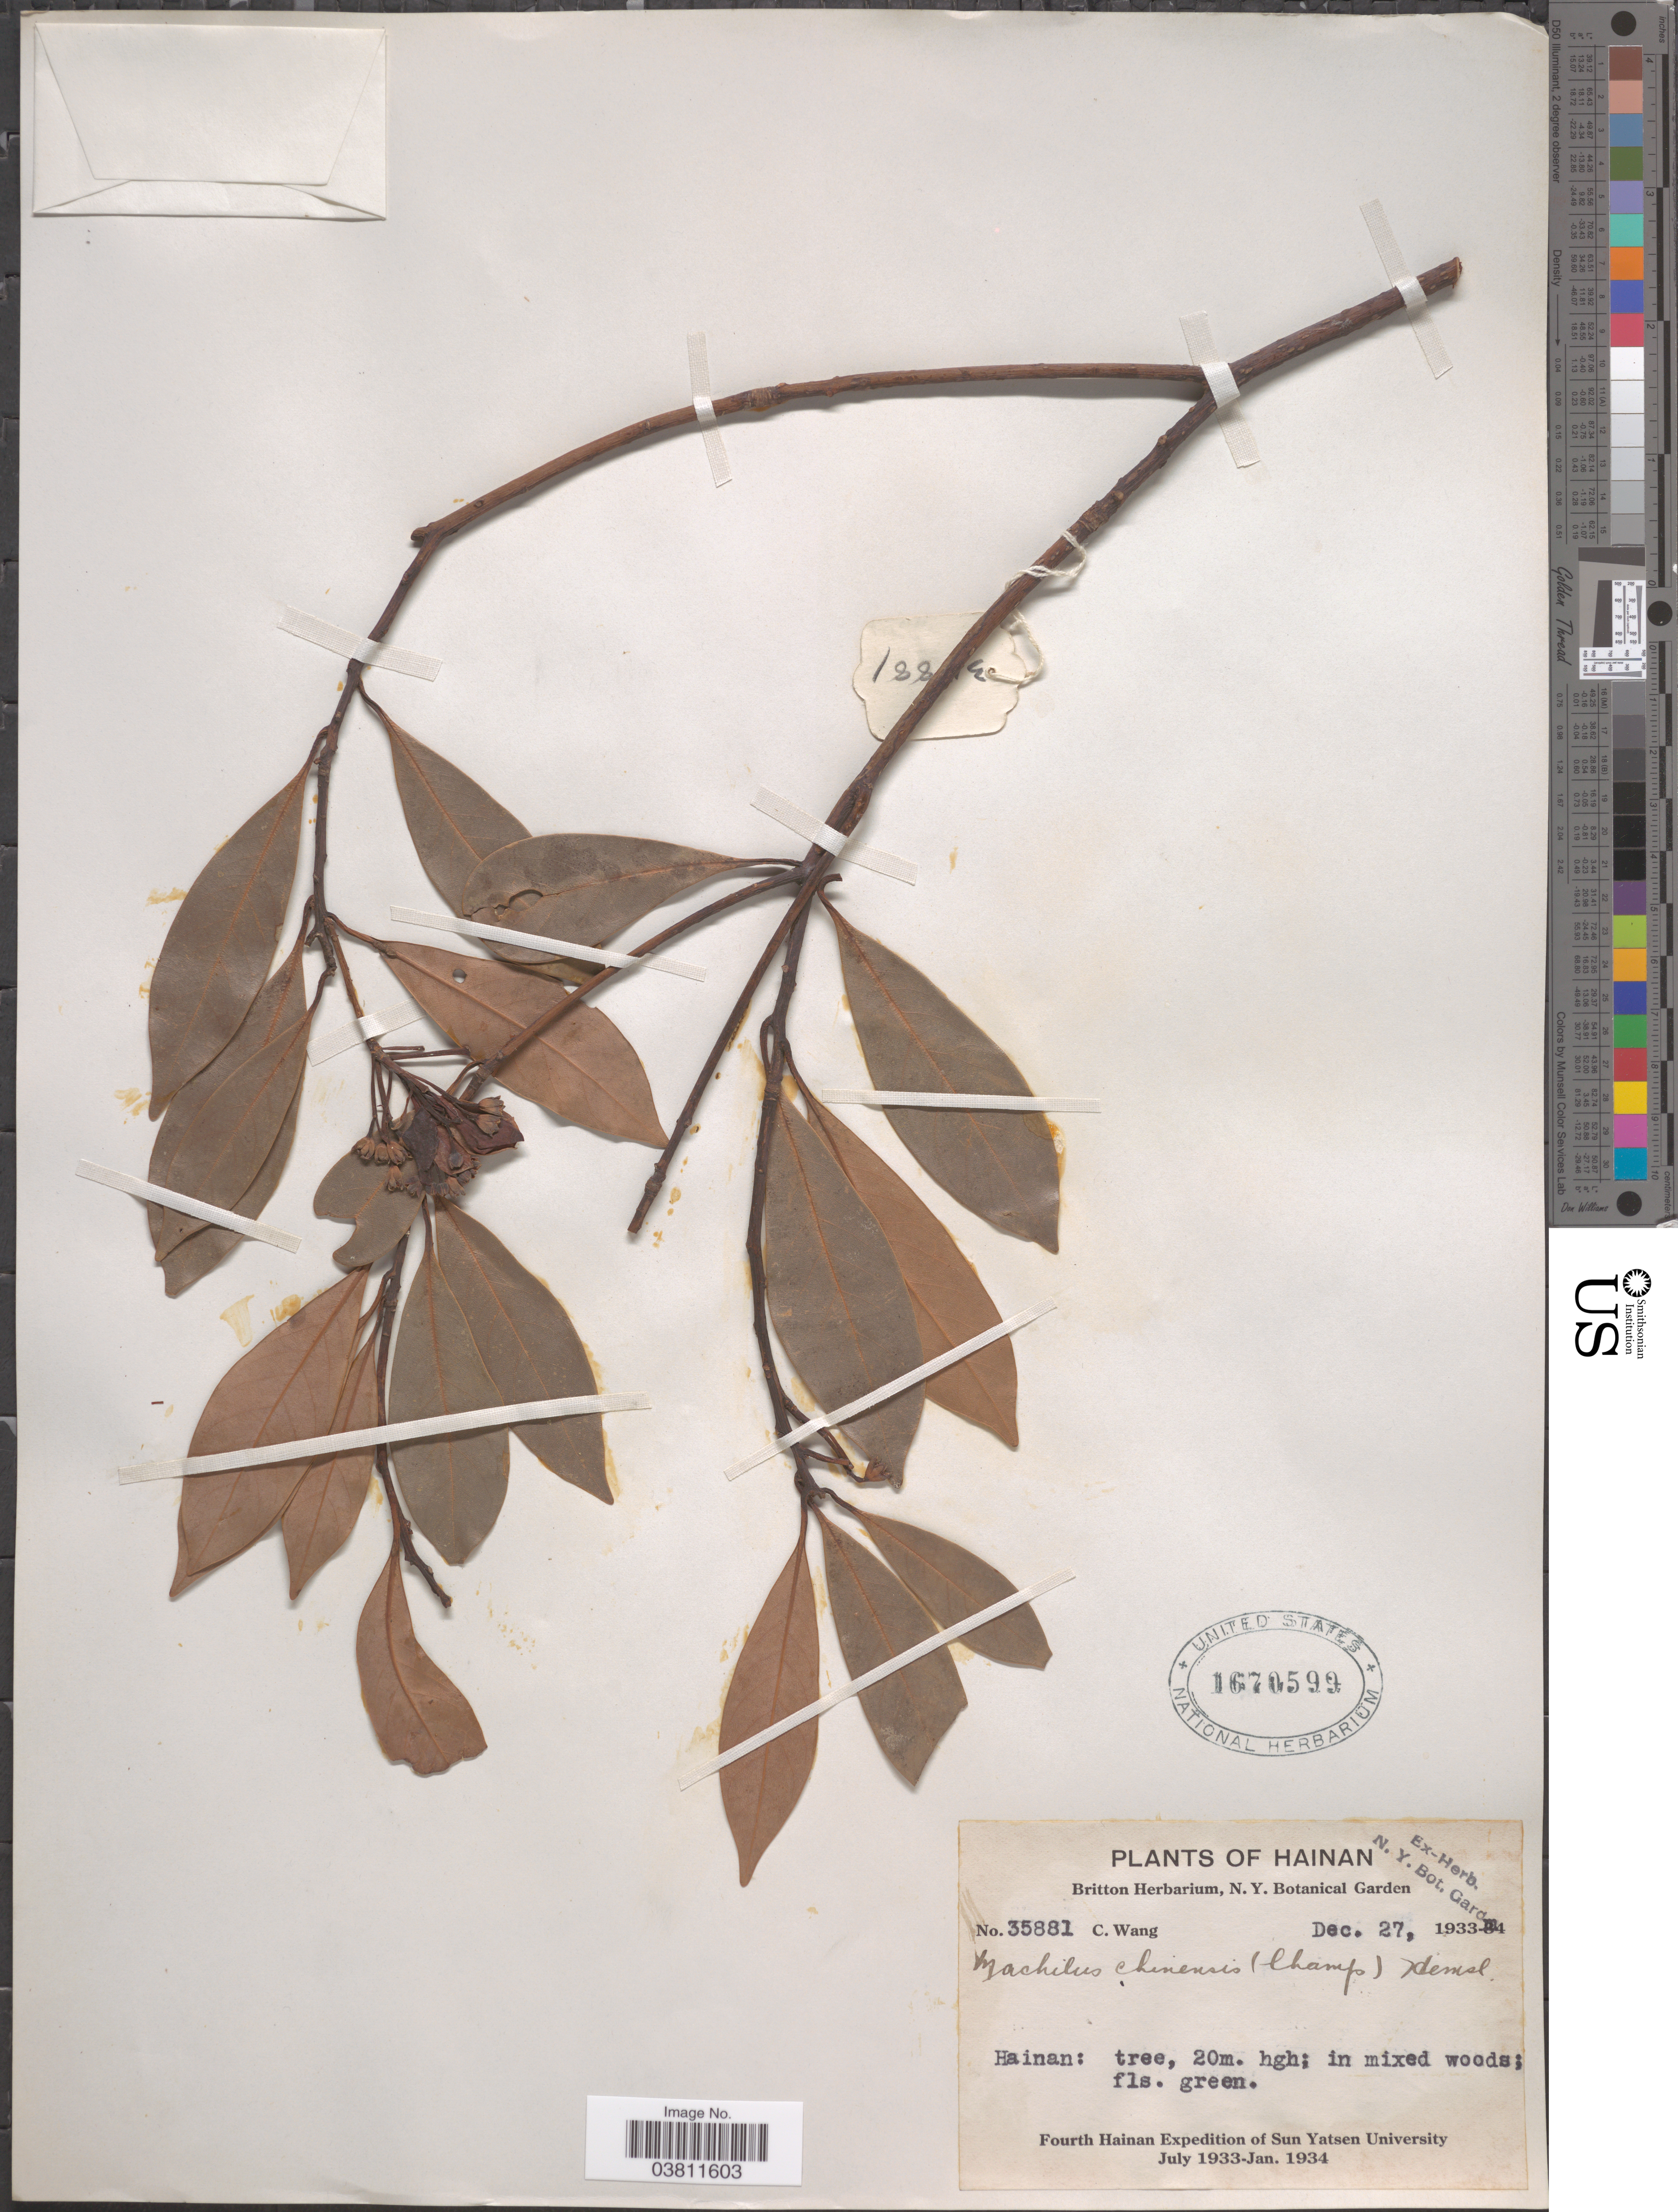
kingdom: Plantae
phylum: Tracheophyta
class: Magnoliopsida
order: Laurales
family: Lauraceae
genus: Machilus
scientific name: Machilus chinensis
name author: (Benth.) Hemsl.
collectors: C. Wang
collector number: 35881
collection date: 1933-12-27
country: China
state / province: Hainan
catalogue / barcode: US 1670599